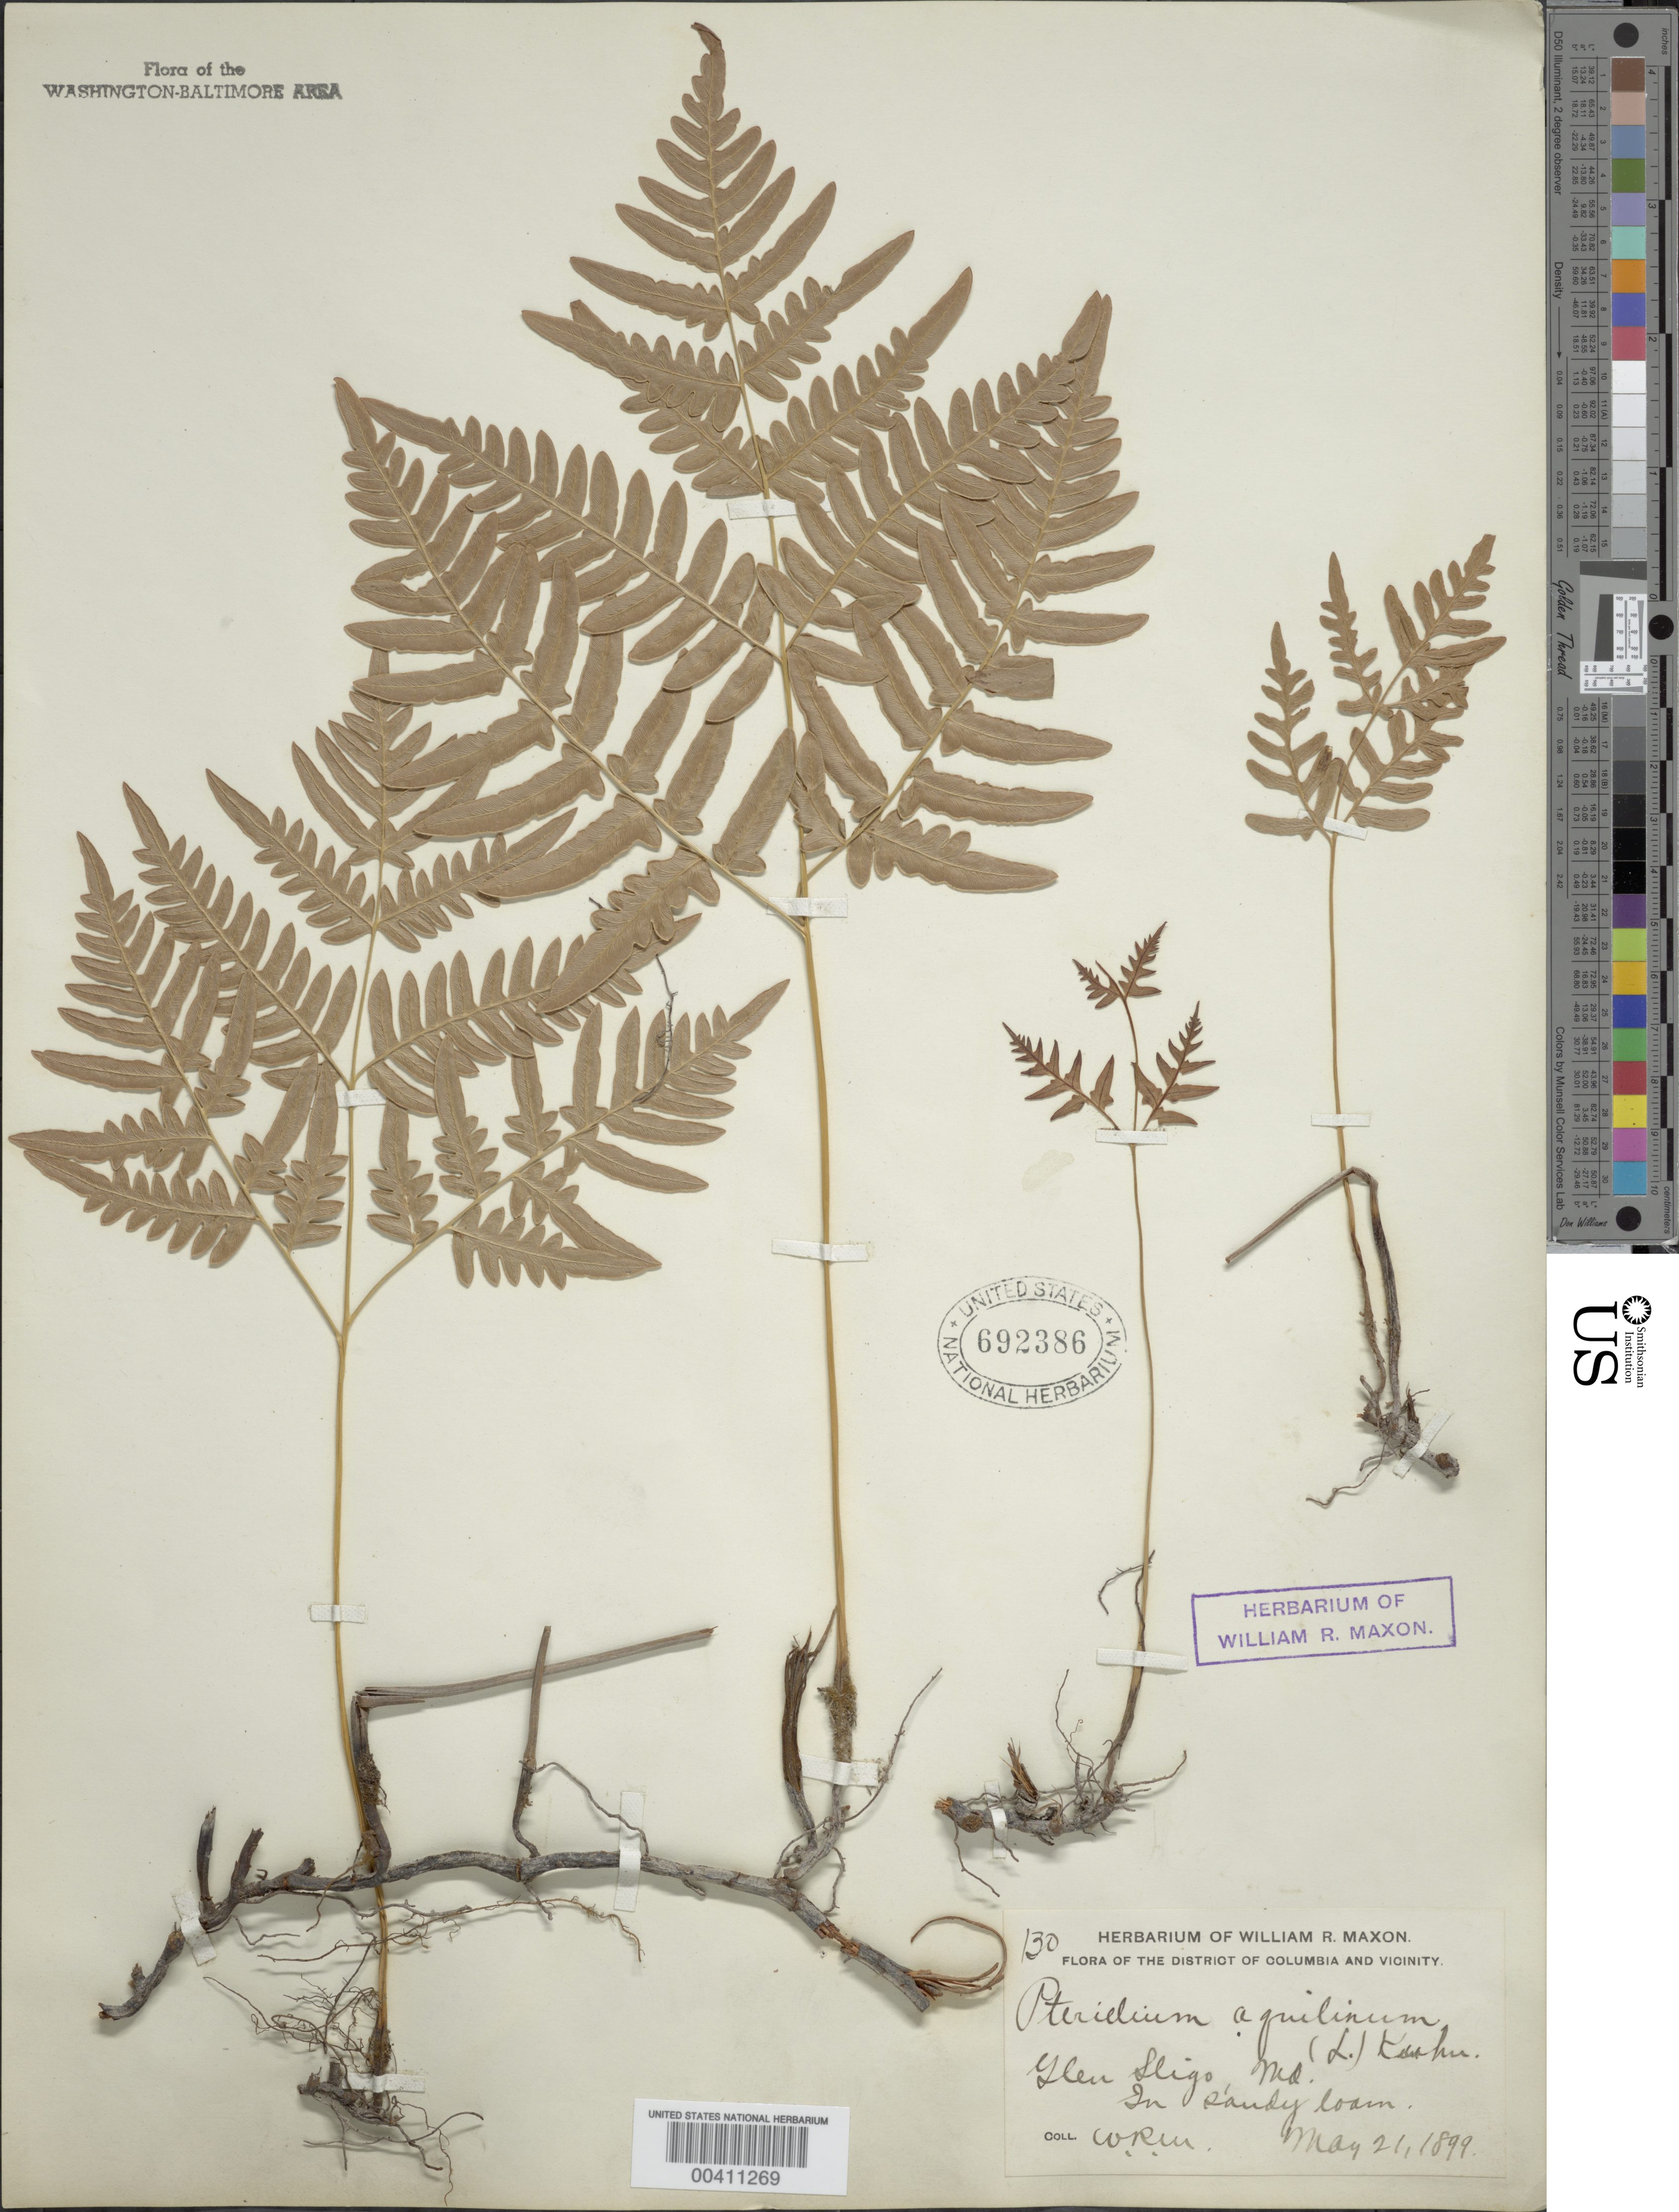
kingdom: Plantae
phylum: Tracheophyta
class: Polypodiopsida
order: Polypodiales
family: Dennstaedtiaceae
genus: Pteridium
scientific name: Pteridium aquilinum var. latiusculum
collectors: W. R. Maxon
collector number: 130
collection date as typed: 21 May 1899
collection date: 1899-05-21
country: United States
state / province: Maryland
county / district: Prince George's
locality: Glen Sligo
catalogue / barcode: US 692386